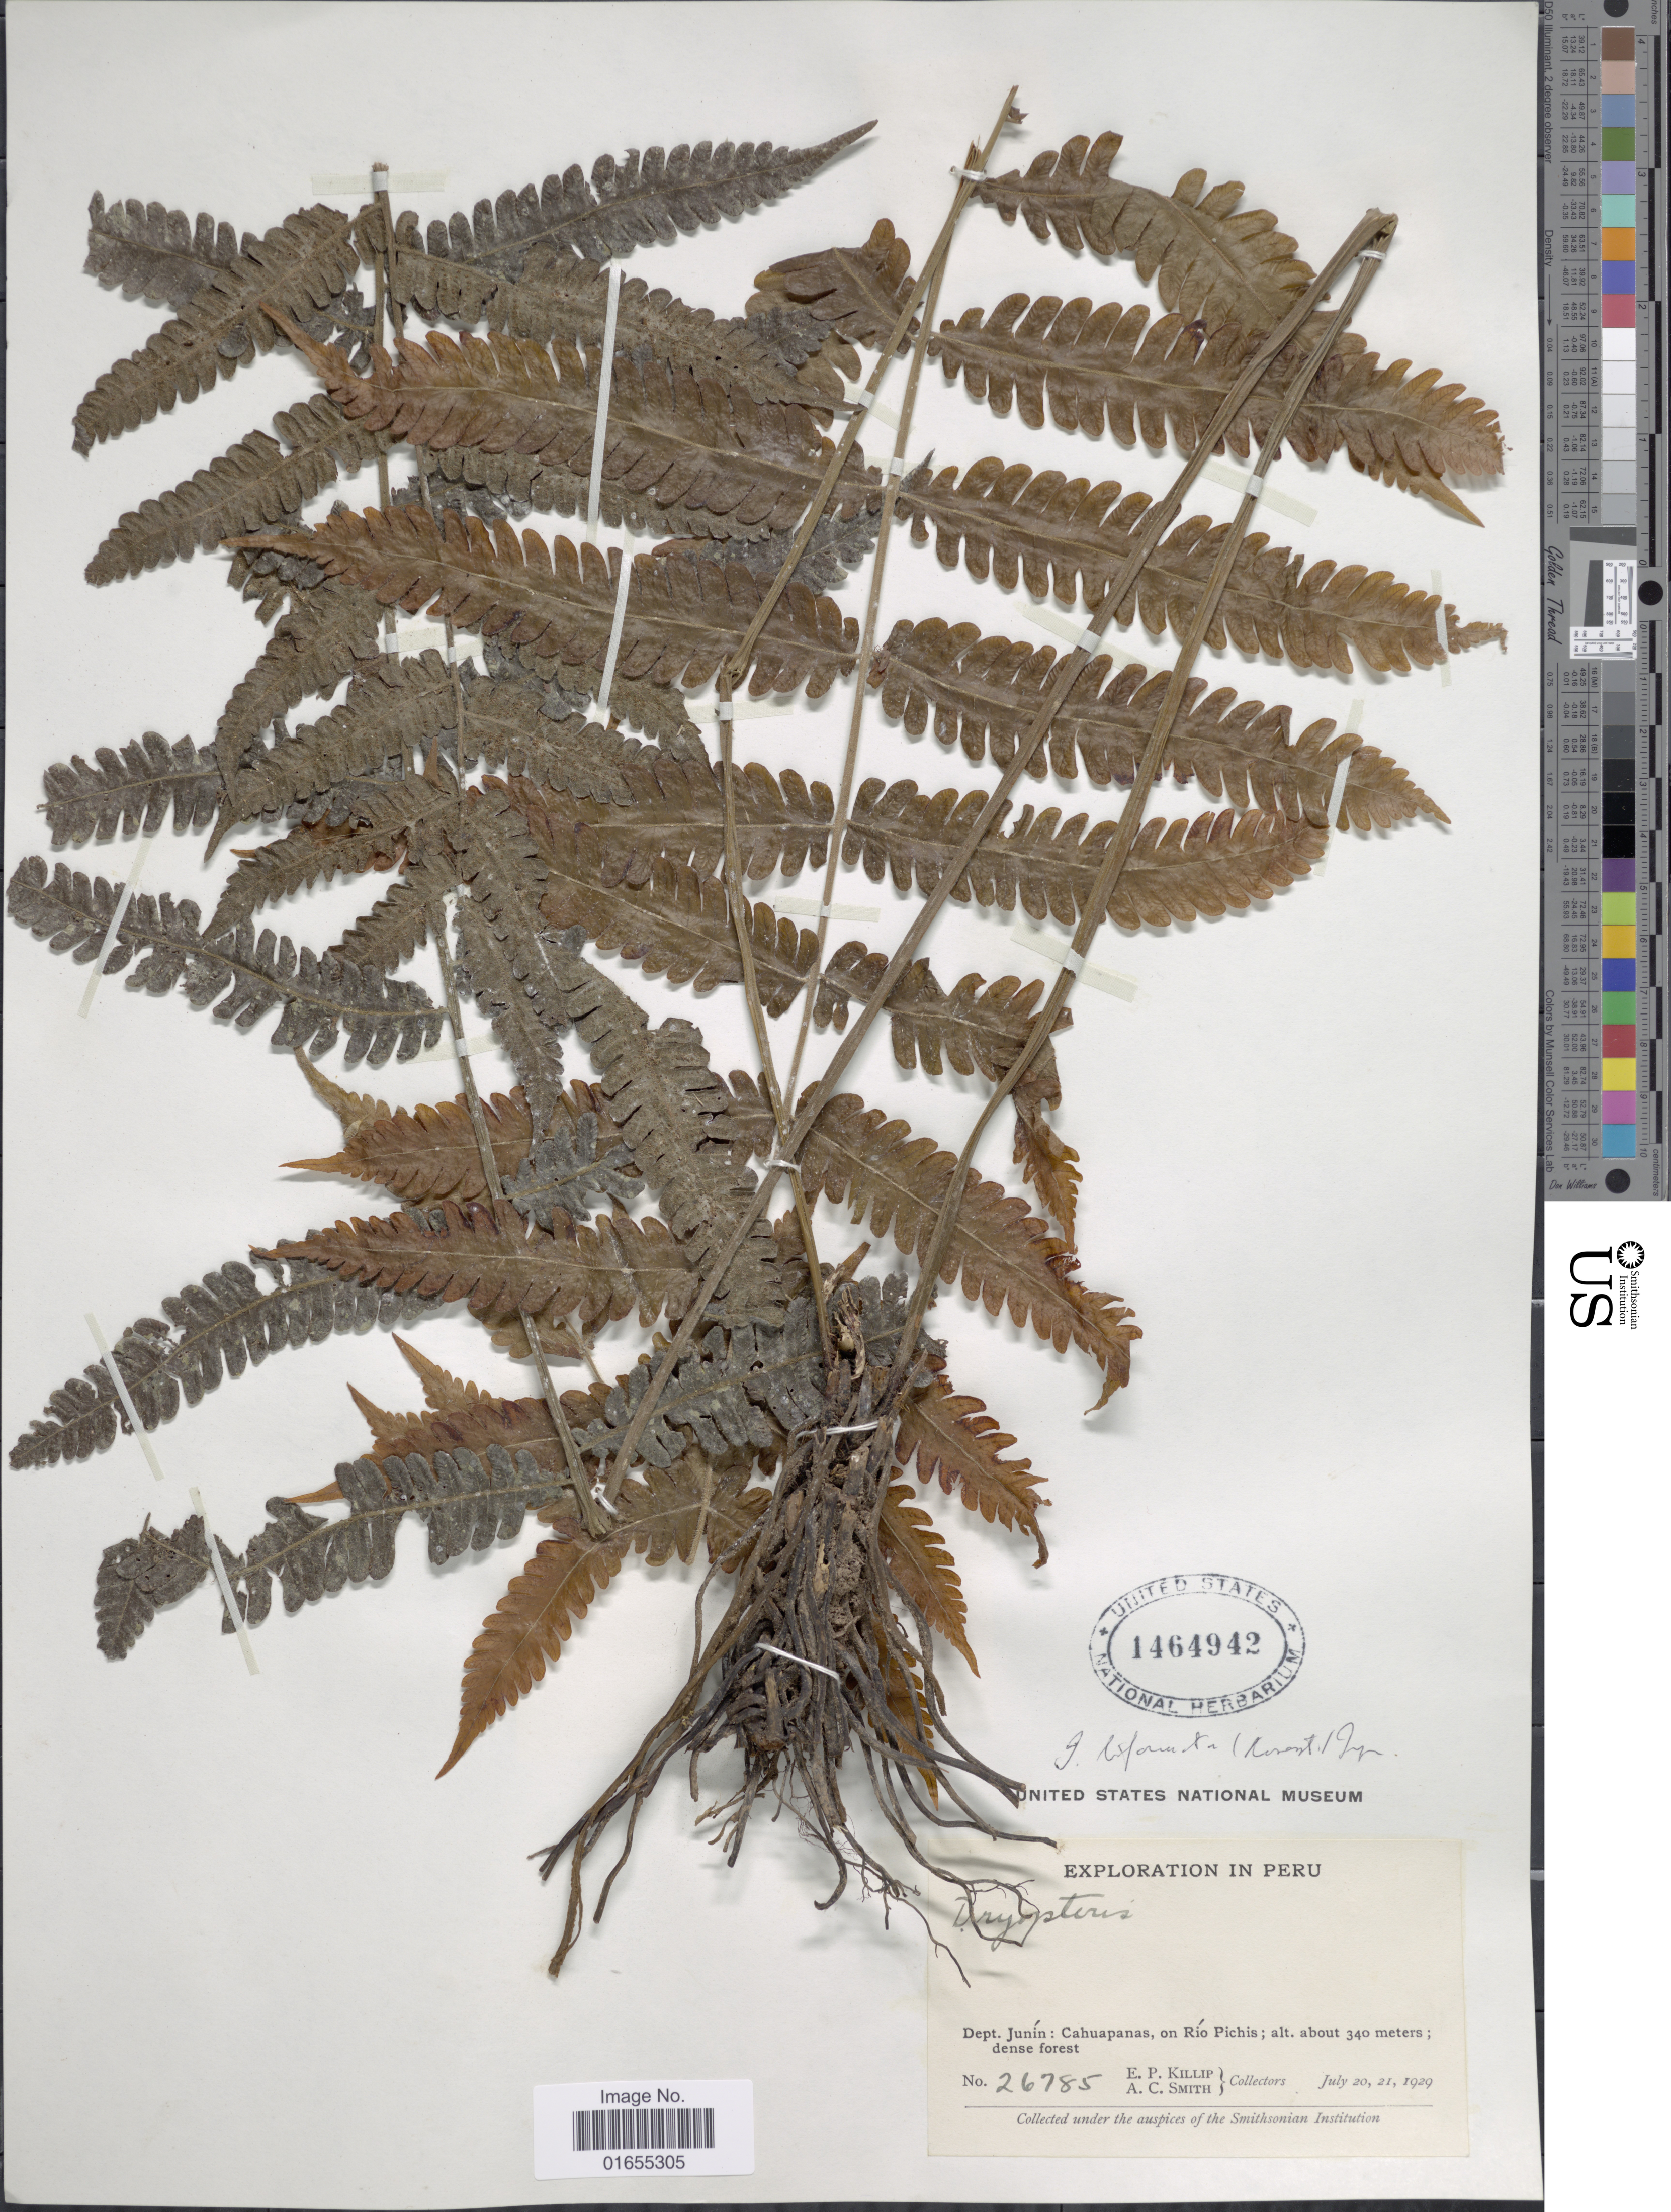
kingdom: Plantae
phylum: Tracheophyta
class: Polypodiopsida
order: Polypodiales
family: Thelypteridaceae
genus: Goniopteris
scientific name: Goniopteris biformata (Rosenst.) comb. nov., ined 2015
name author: (Rosenst.)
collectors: E. P. Killip & A. C. Smith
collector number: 26785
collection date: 1929-07-20/1929-07-21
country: Peru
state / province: Junín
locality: Cahuapanas, on Rio Pichis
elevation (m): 340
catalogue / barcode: US 1464942